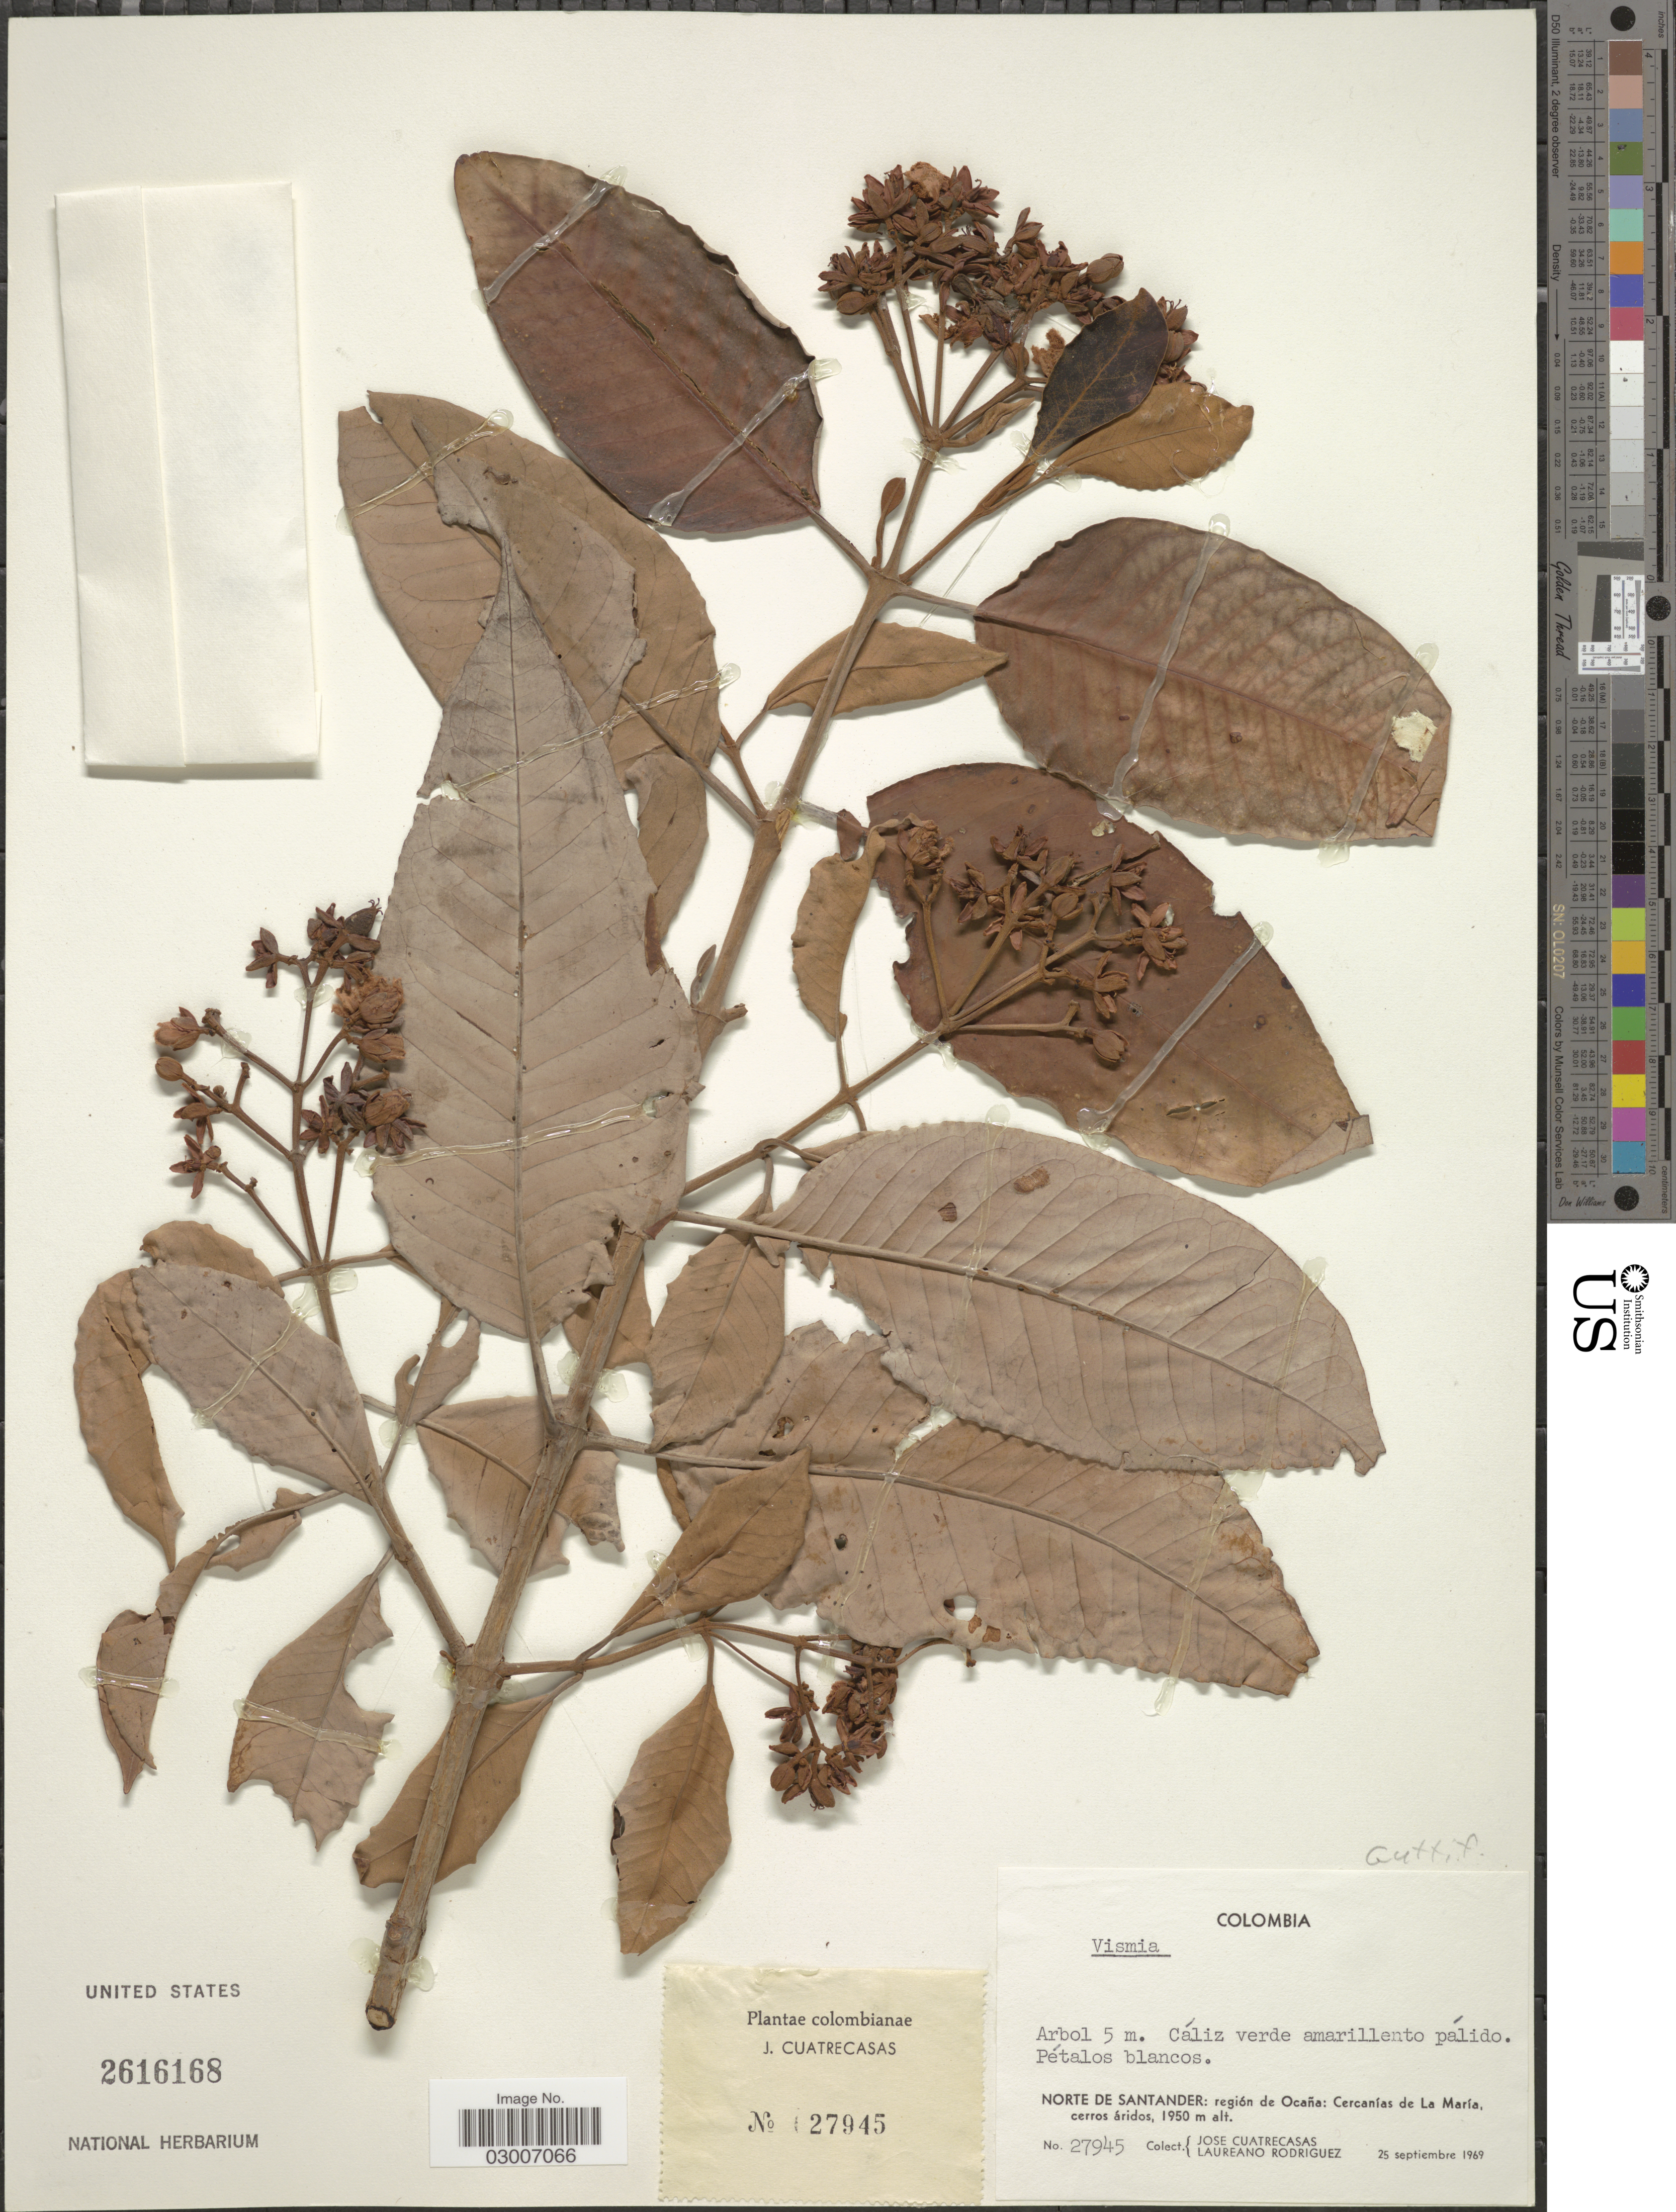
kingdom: Plantae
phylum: Tracheophyta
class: Magnoliopsida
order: Malpighiales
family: Hypericaceae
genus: Vismia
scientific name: Vismia sp.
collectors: J. Cuatrecasas & L. Rodriguez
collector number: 27945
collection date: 1969-09-25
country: Colombia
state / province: Norte de Santander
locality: Región de Ocaña: Cercanías de La María, cerros áridos.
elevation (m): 1950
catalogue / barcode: US 2616168